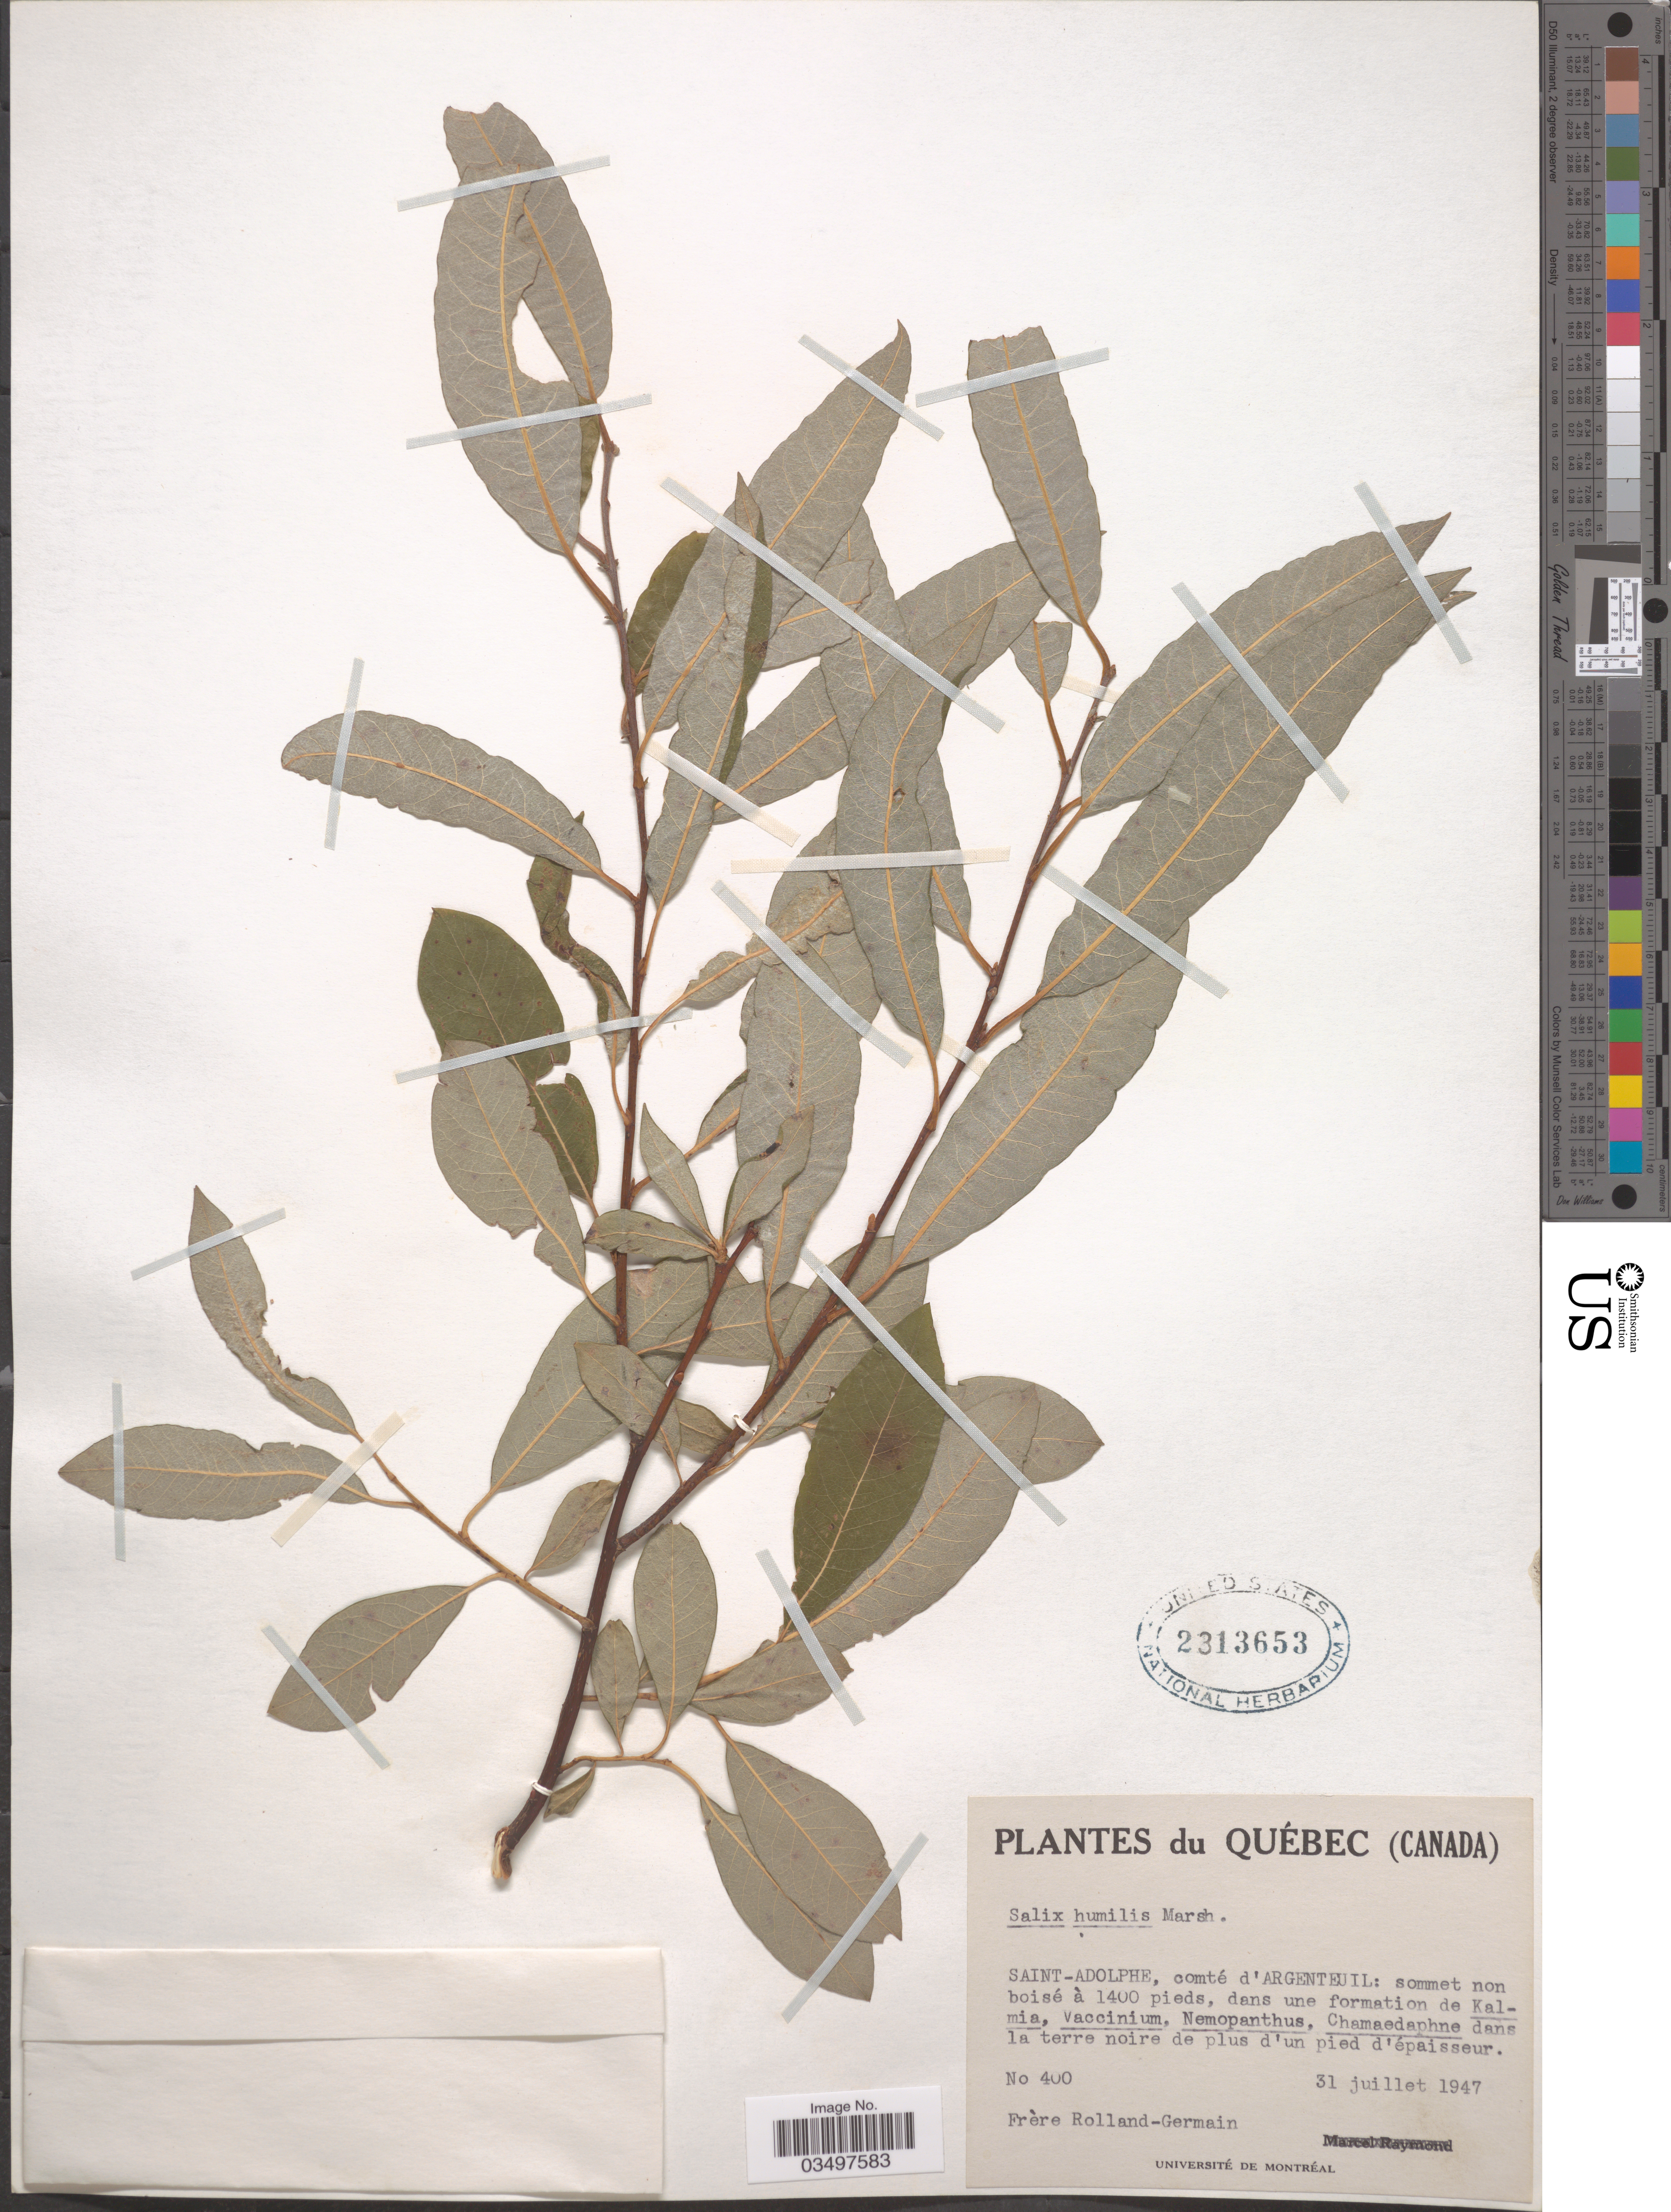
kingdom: Plantae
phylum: Tracheophyta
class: Magnoliopsida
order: Malpighiales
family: Salicaceae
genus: Salix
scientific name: Salix humilis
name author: Marshall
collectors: Rolland-Germain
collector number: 400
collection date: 1947-07-31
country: Canada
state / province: Quebec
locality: Saint-Adolphe, comté d'Argenteuil: sommet nonboisé.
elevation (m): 427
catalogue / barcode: US 2313653